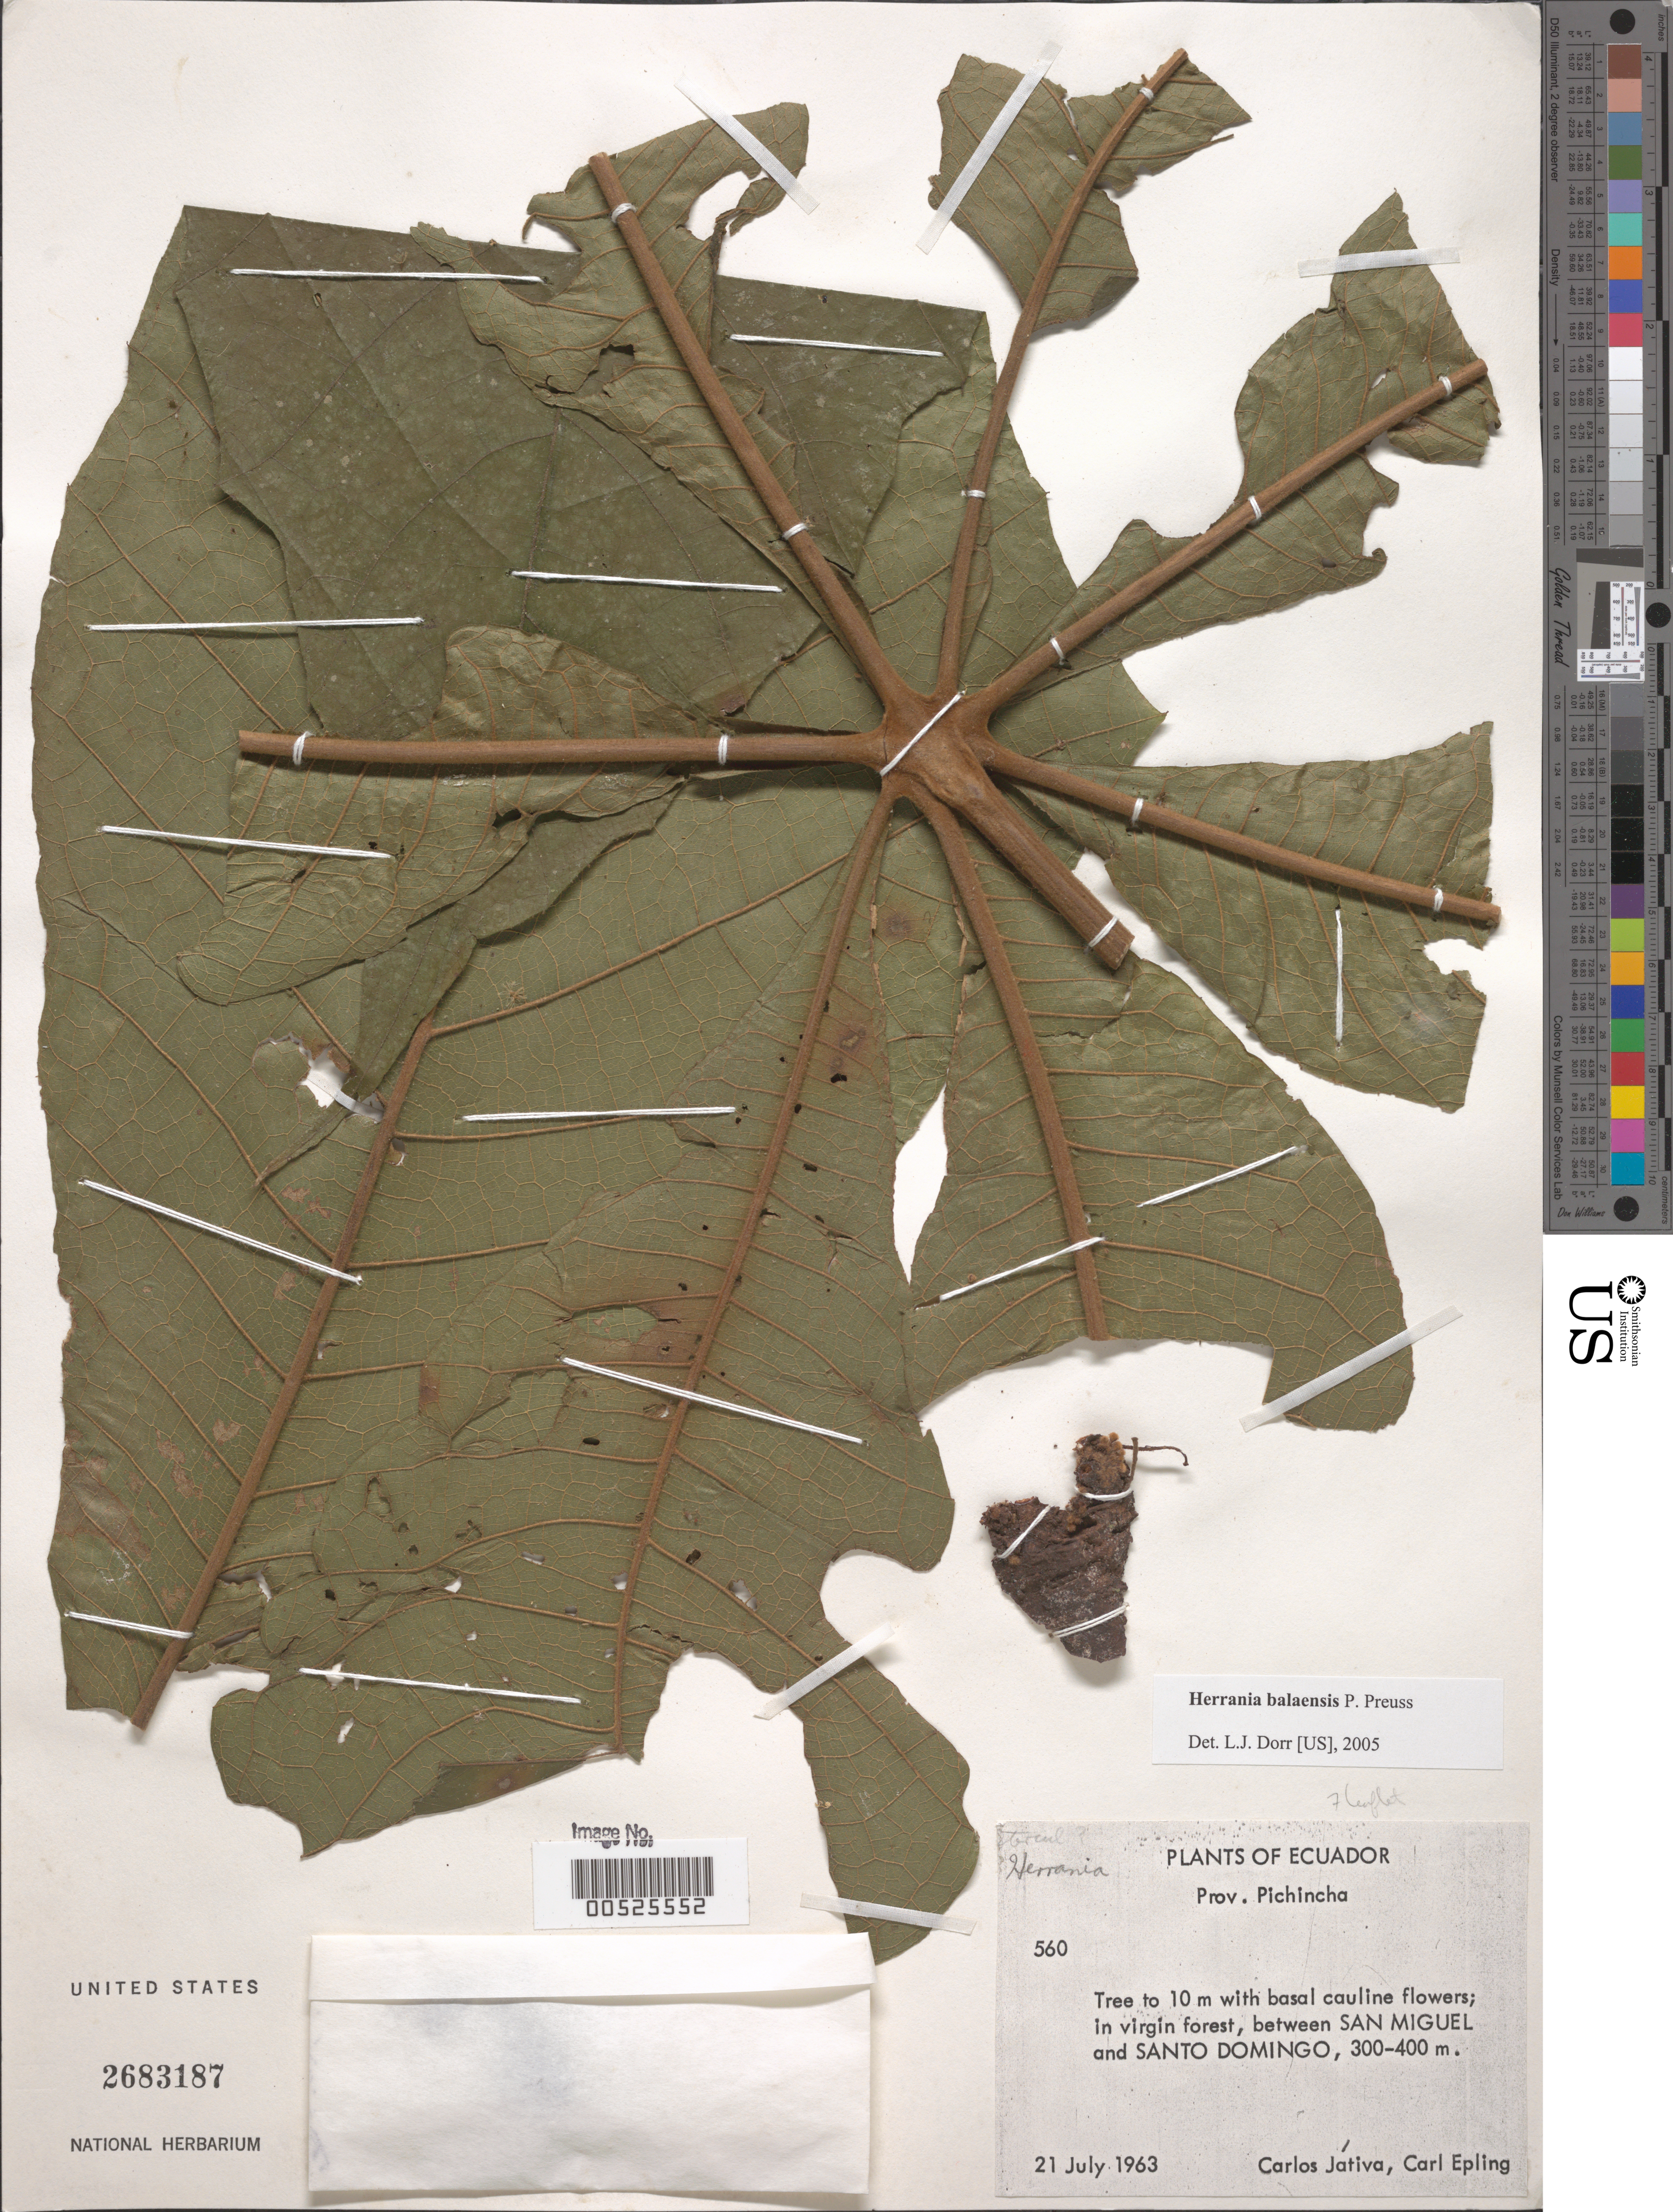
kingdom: Plantae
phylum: Tracheophyta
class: Magnoliopsida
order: Malvales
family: Malvaceae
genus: Theobroma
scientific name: Theobroma pulcherrimum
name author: (Goudot) De Wild.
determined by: Dorr, Laurence J., Curator (BOT), Smithsonian Institution - National Museum of Natural History (UNITED STATES)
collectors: C. D. Játiva & C. C. Epling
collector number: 560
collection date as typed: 21 Jul 1963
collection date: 1963-07-21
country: Ecuador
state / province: Pichincha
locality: Between Sal Miguel and Santo Domingo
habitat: In virgin forest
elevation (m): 300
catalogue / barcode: US 2683187